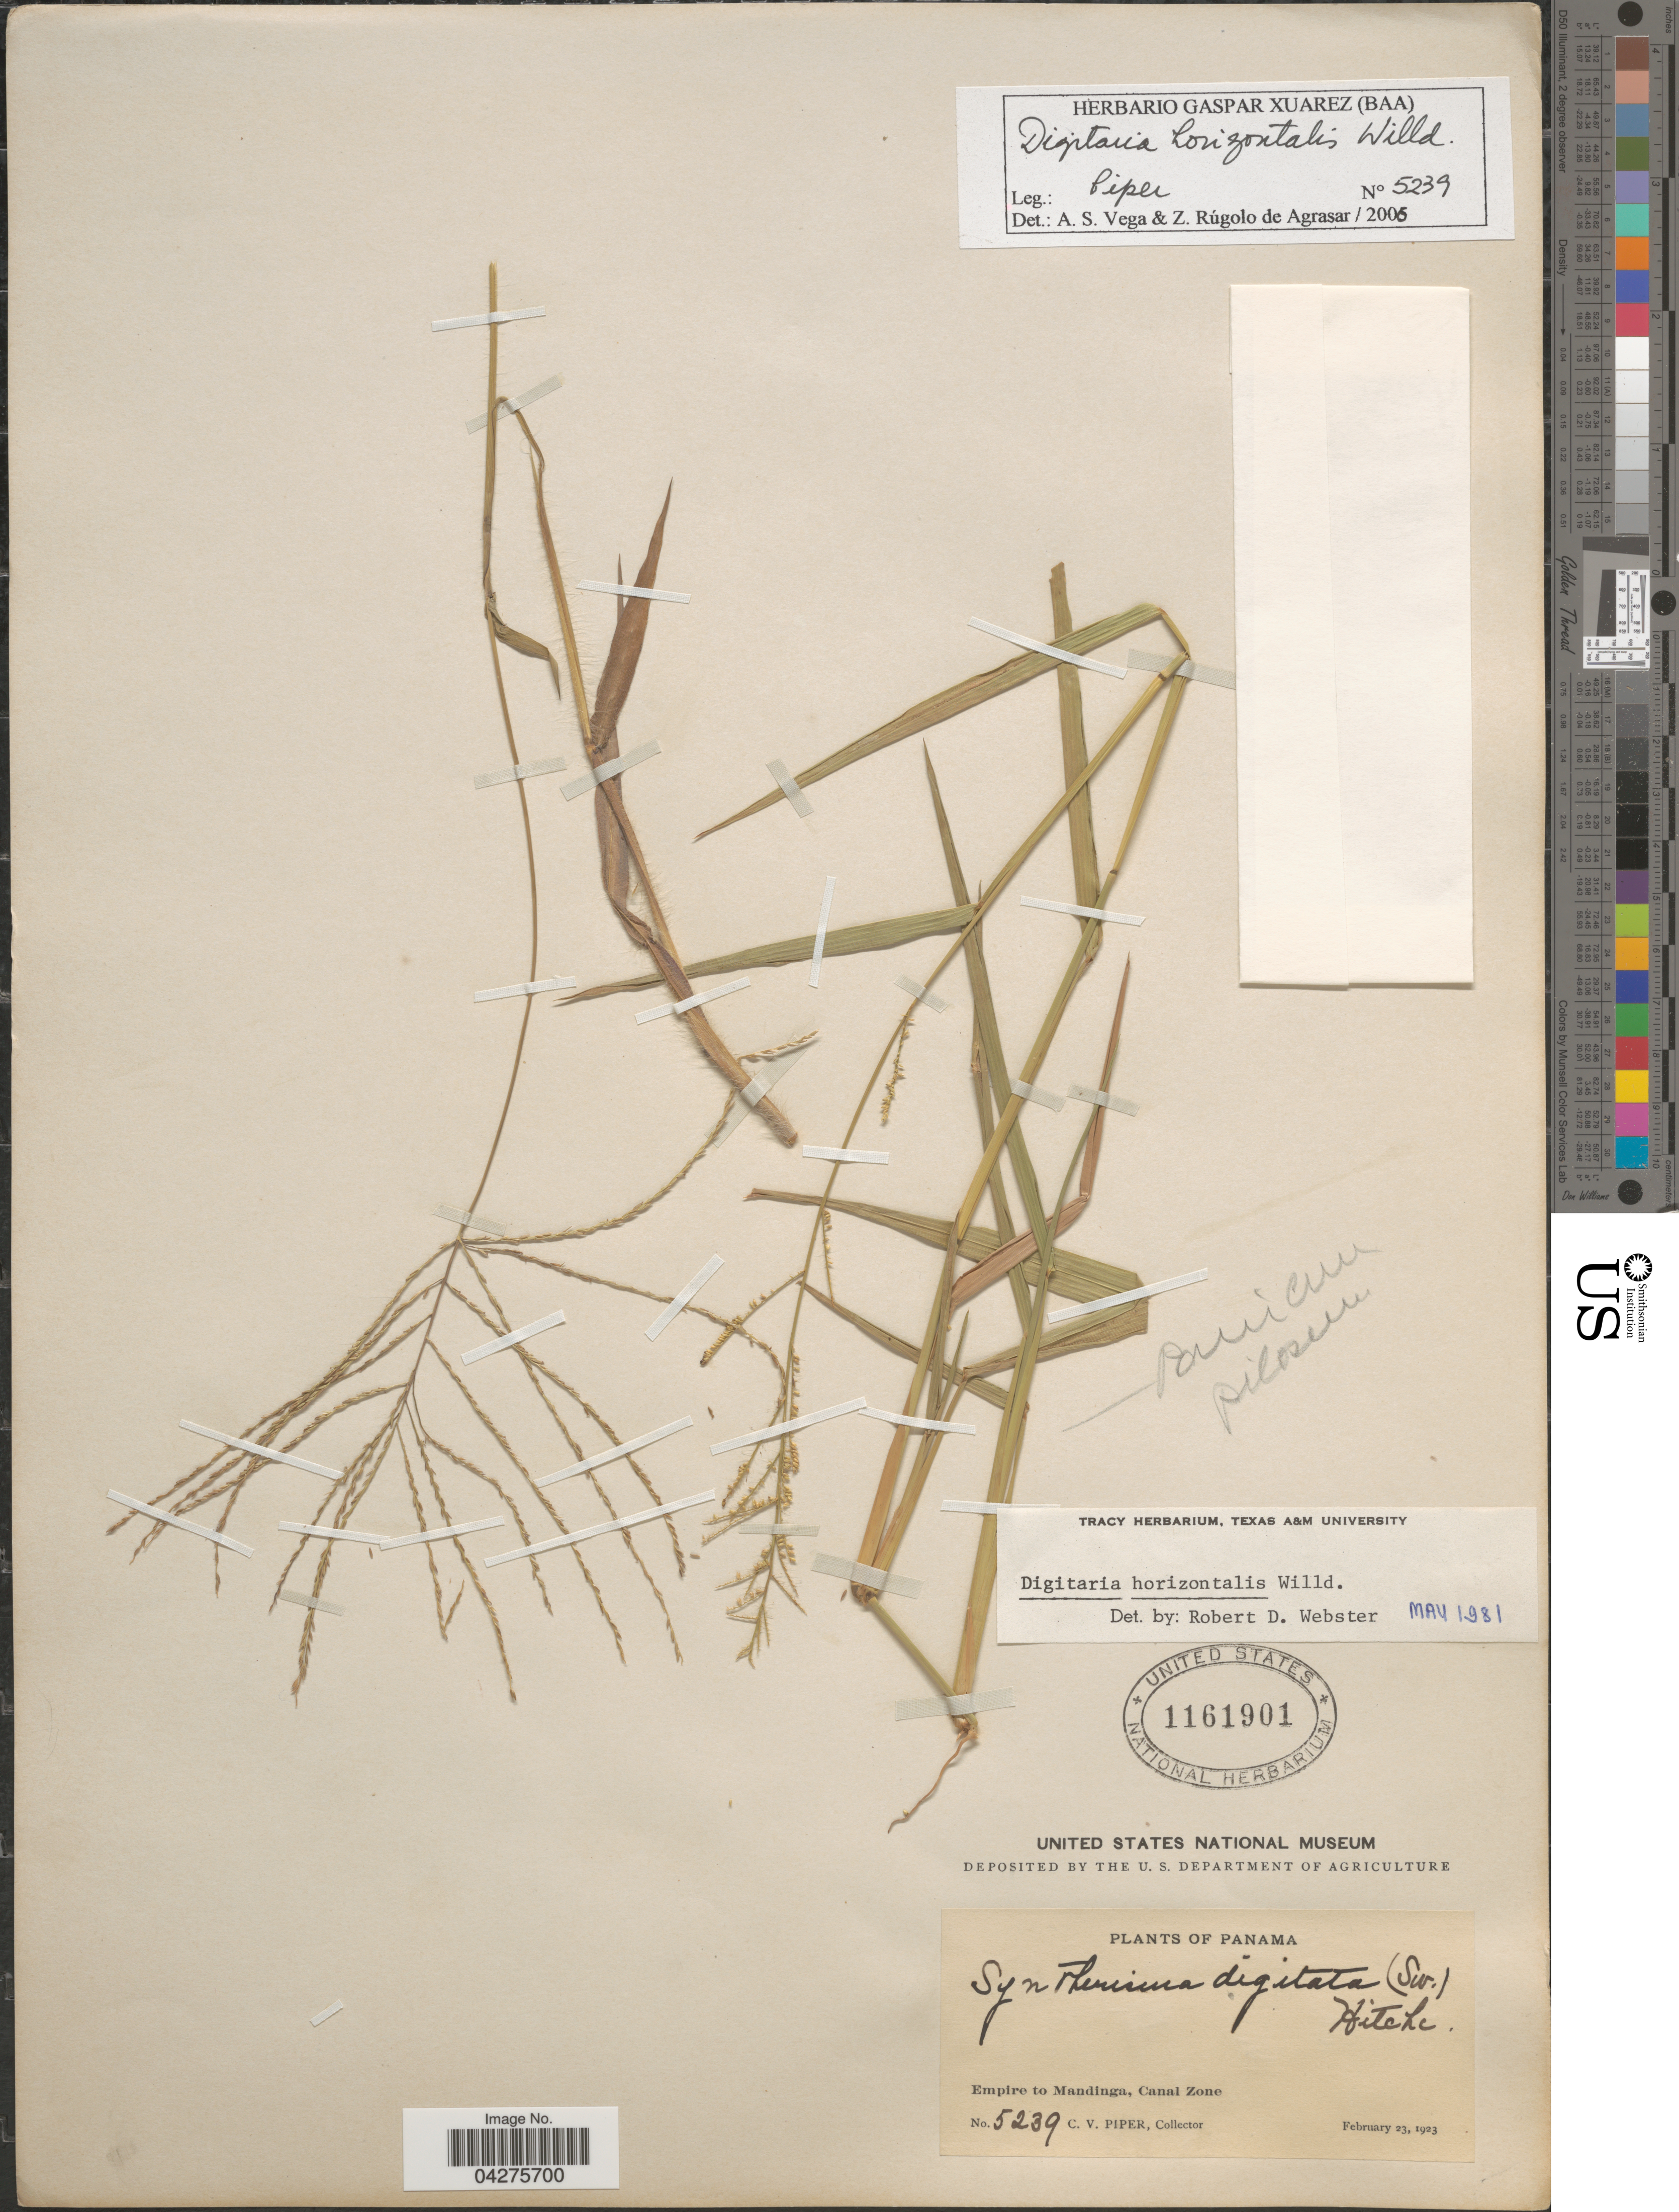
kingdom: Plantae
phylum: Tracheophyta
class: Liliopsida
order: Poales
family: Poaceae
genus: Digitaria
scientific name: Digitaria horizontalis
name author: Willd.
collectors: C. V. Piper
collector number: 5239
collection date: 1923-02-23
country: Panama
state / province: Colón / Panamá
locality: Empire to Mandinga, Canal Zone.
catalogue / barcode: US 1161901